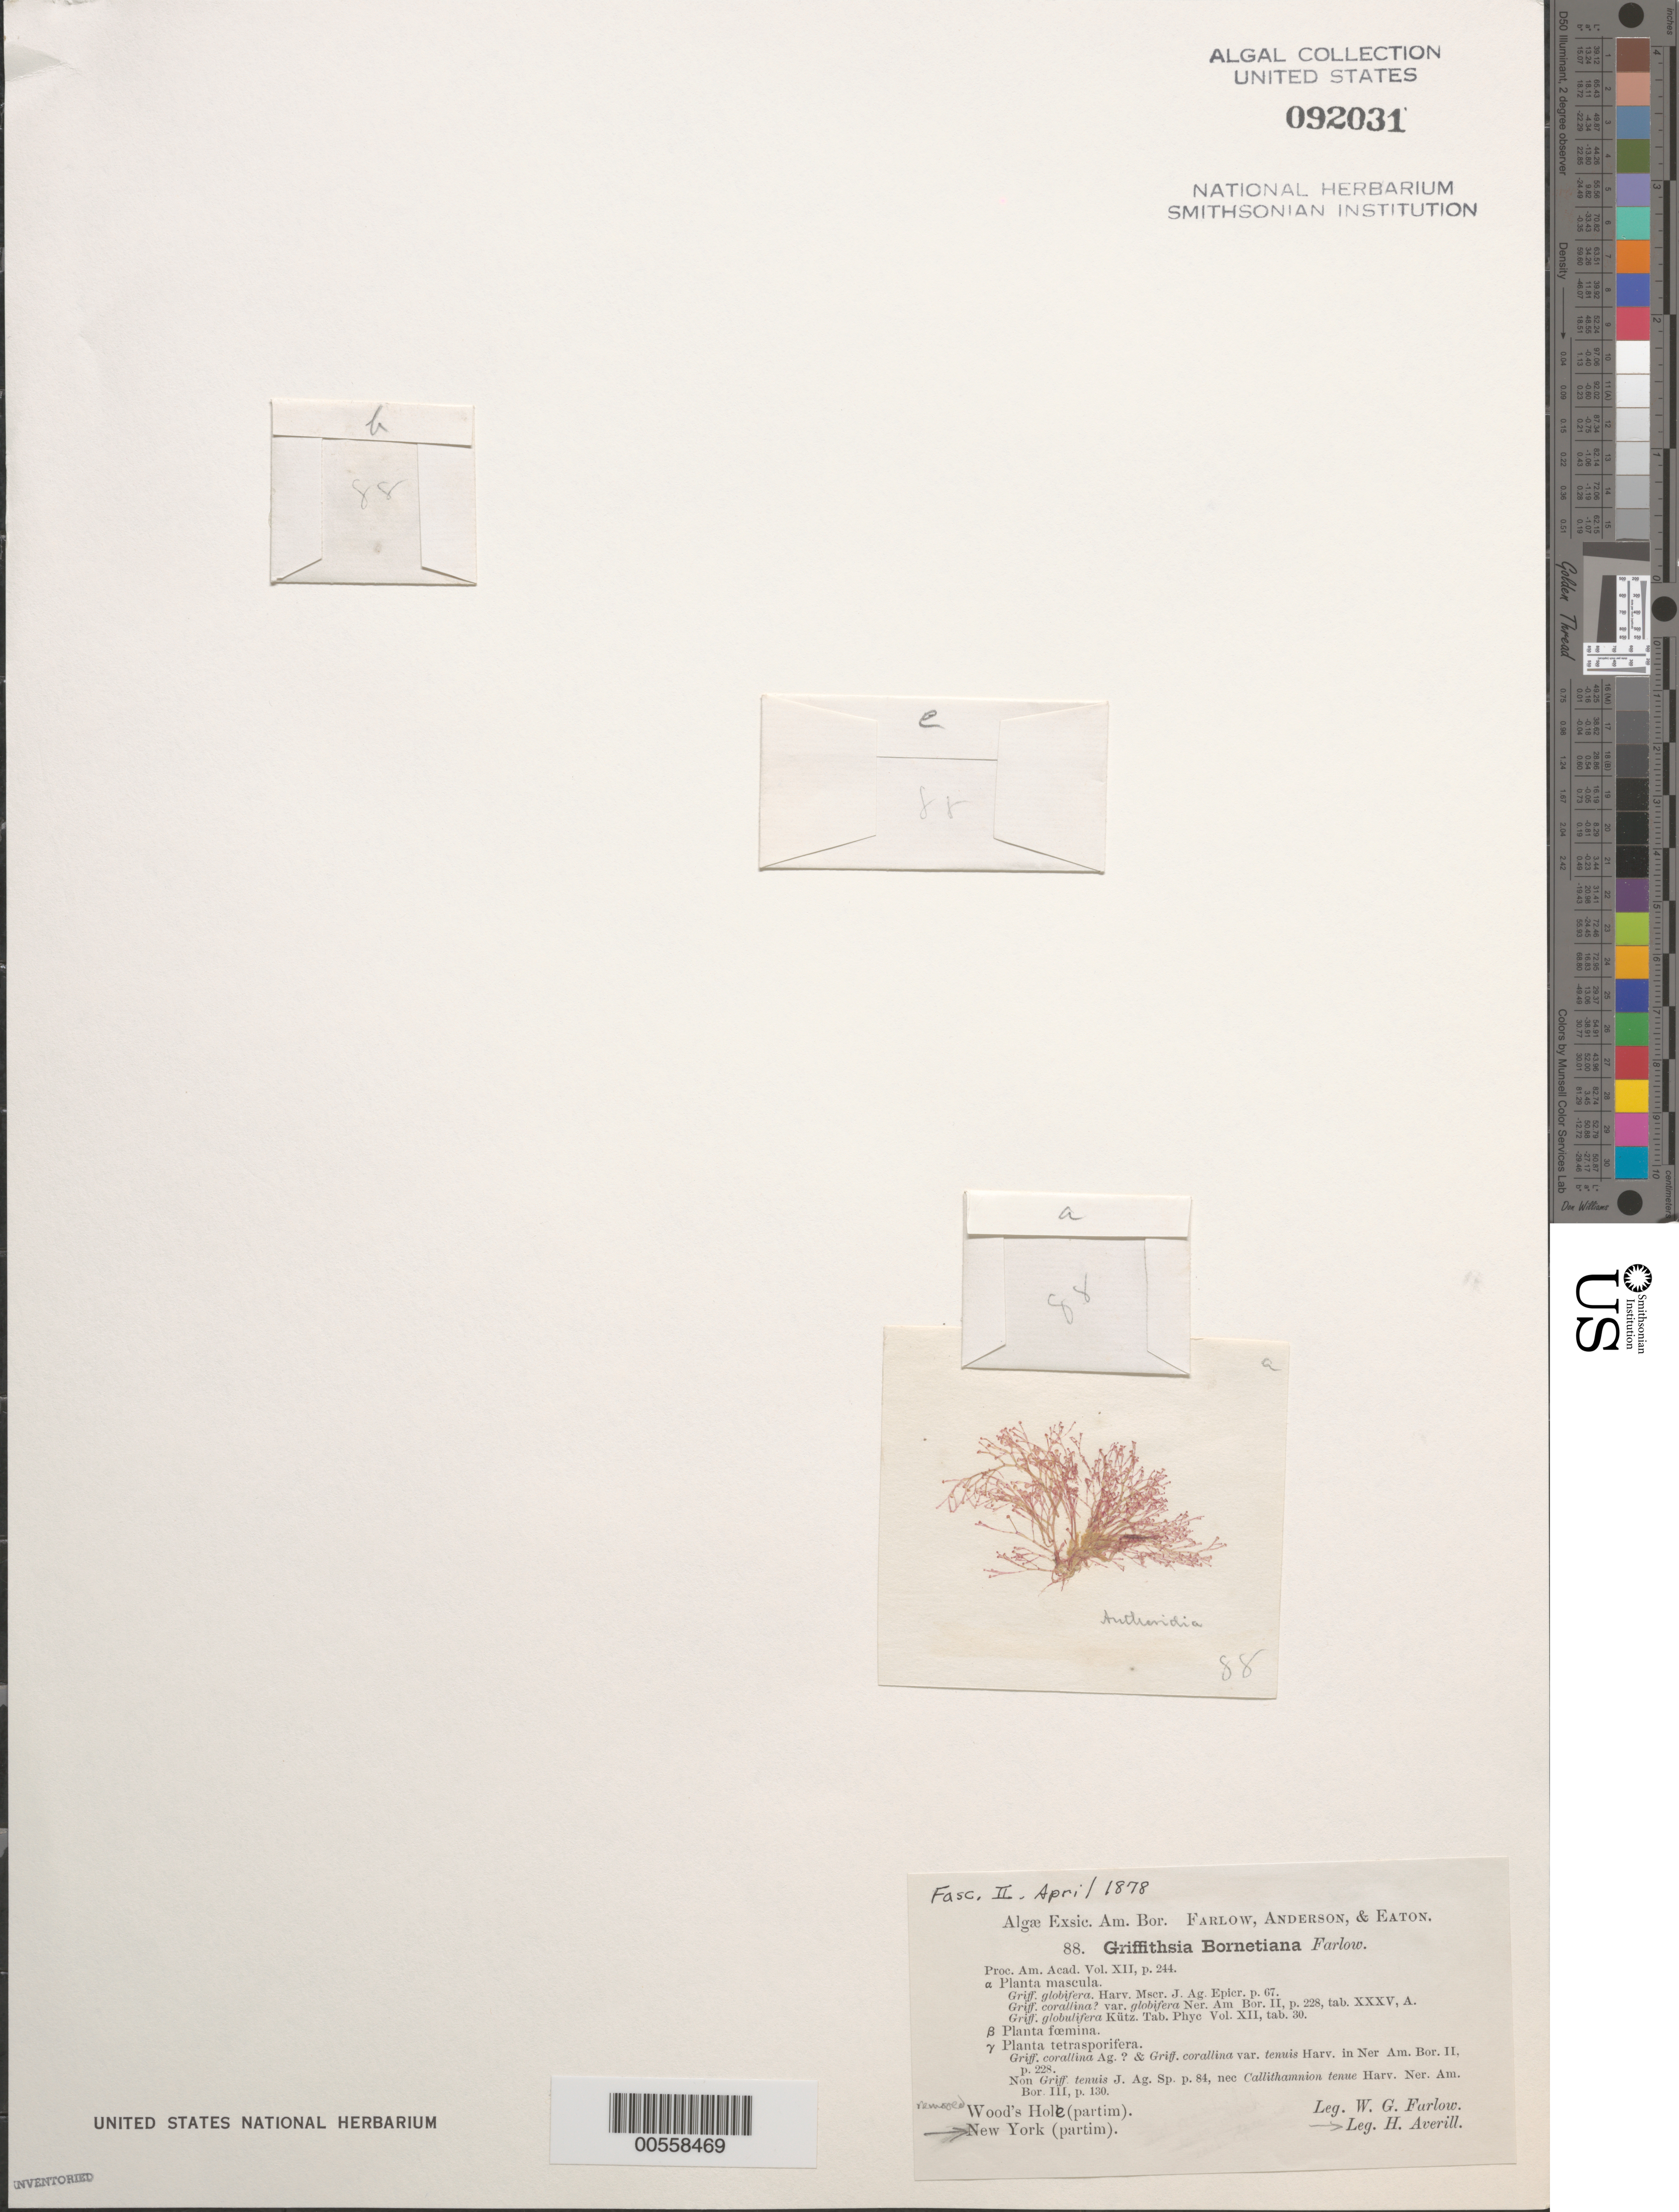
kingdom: Plantae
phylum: Rhodophyta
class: Florideophyceae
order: Ceramiales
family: Wrangeliaceae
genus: Griffithsia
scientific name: Griffithsia globulifera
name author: Harv. ex Kütz.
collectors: H. Averill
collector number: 88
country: United States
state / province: New York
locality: New York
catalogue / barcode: US 92031